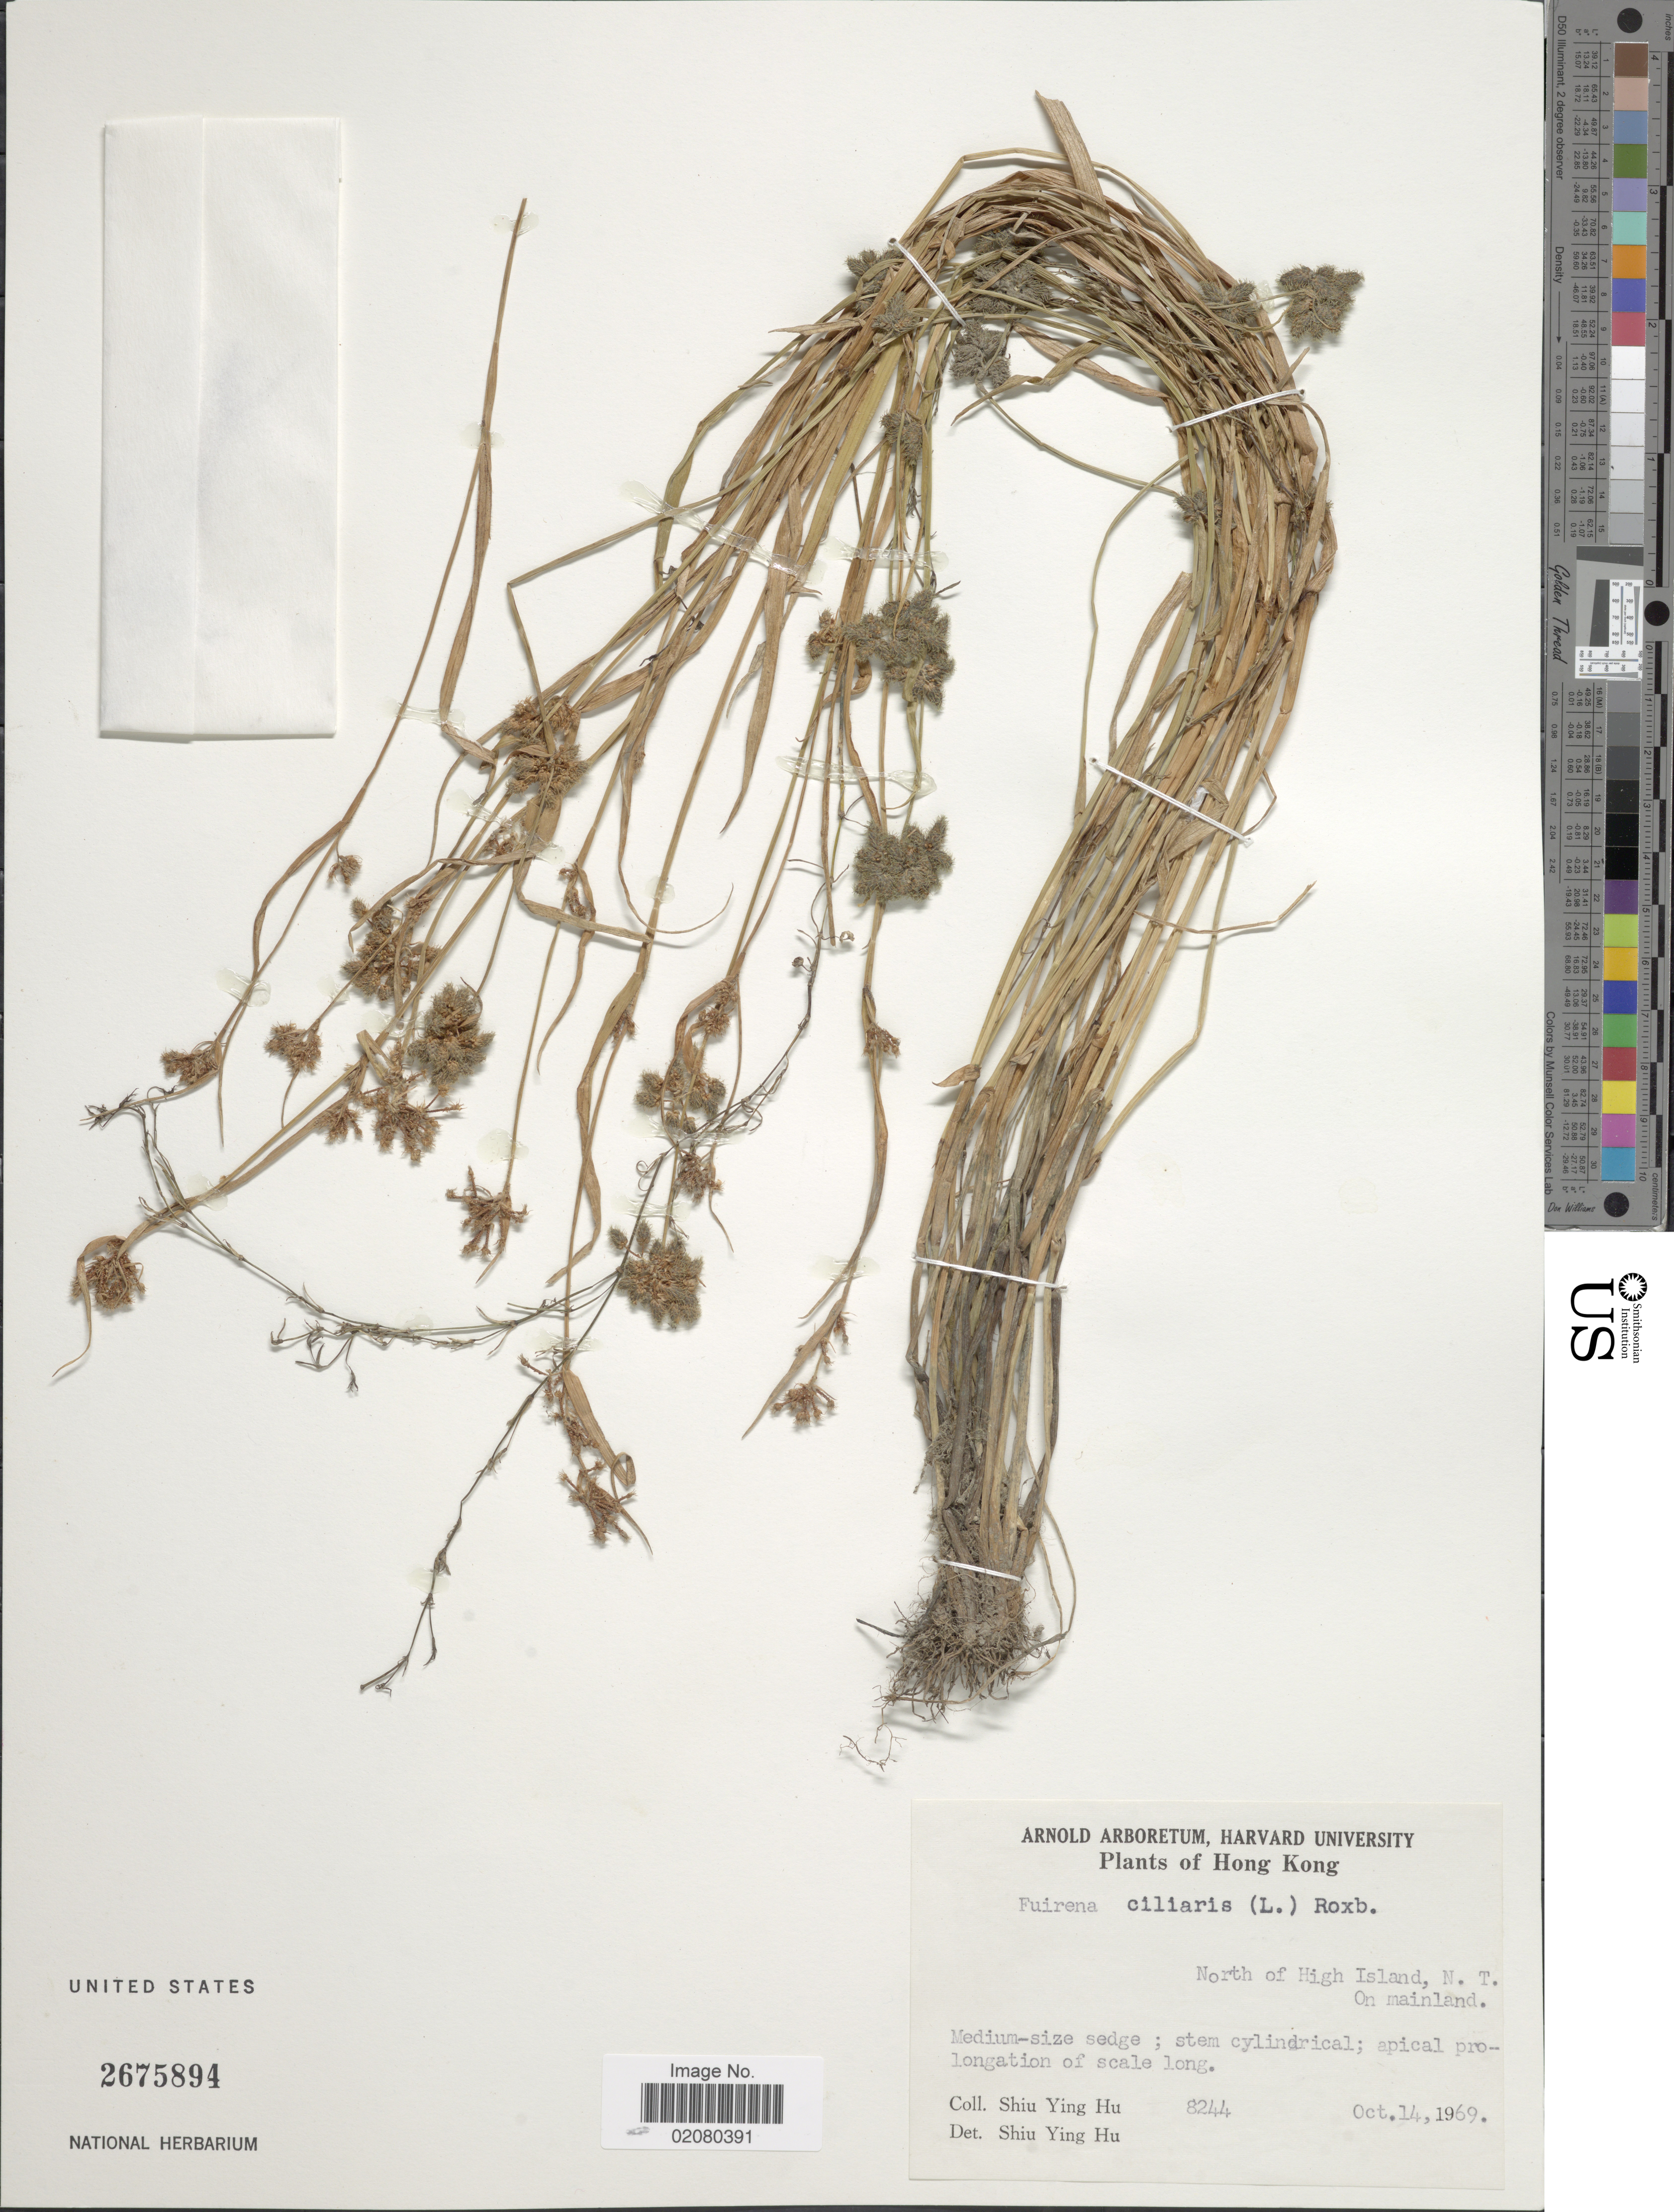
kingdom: Plantae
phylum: Tracheophyta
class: Liliopsida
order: Poales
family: Cyperaceae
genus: Fuirena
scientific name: Fuirena ciliaris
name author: (L.) Roxb.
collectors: S. Y. Hu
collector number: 8244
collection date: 1969-10-14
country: China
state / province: Hong Kong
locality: North of High Island, N.T., on mainland.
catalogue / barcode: US 2675894